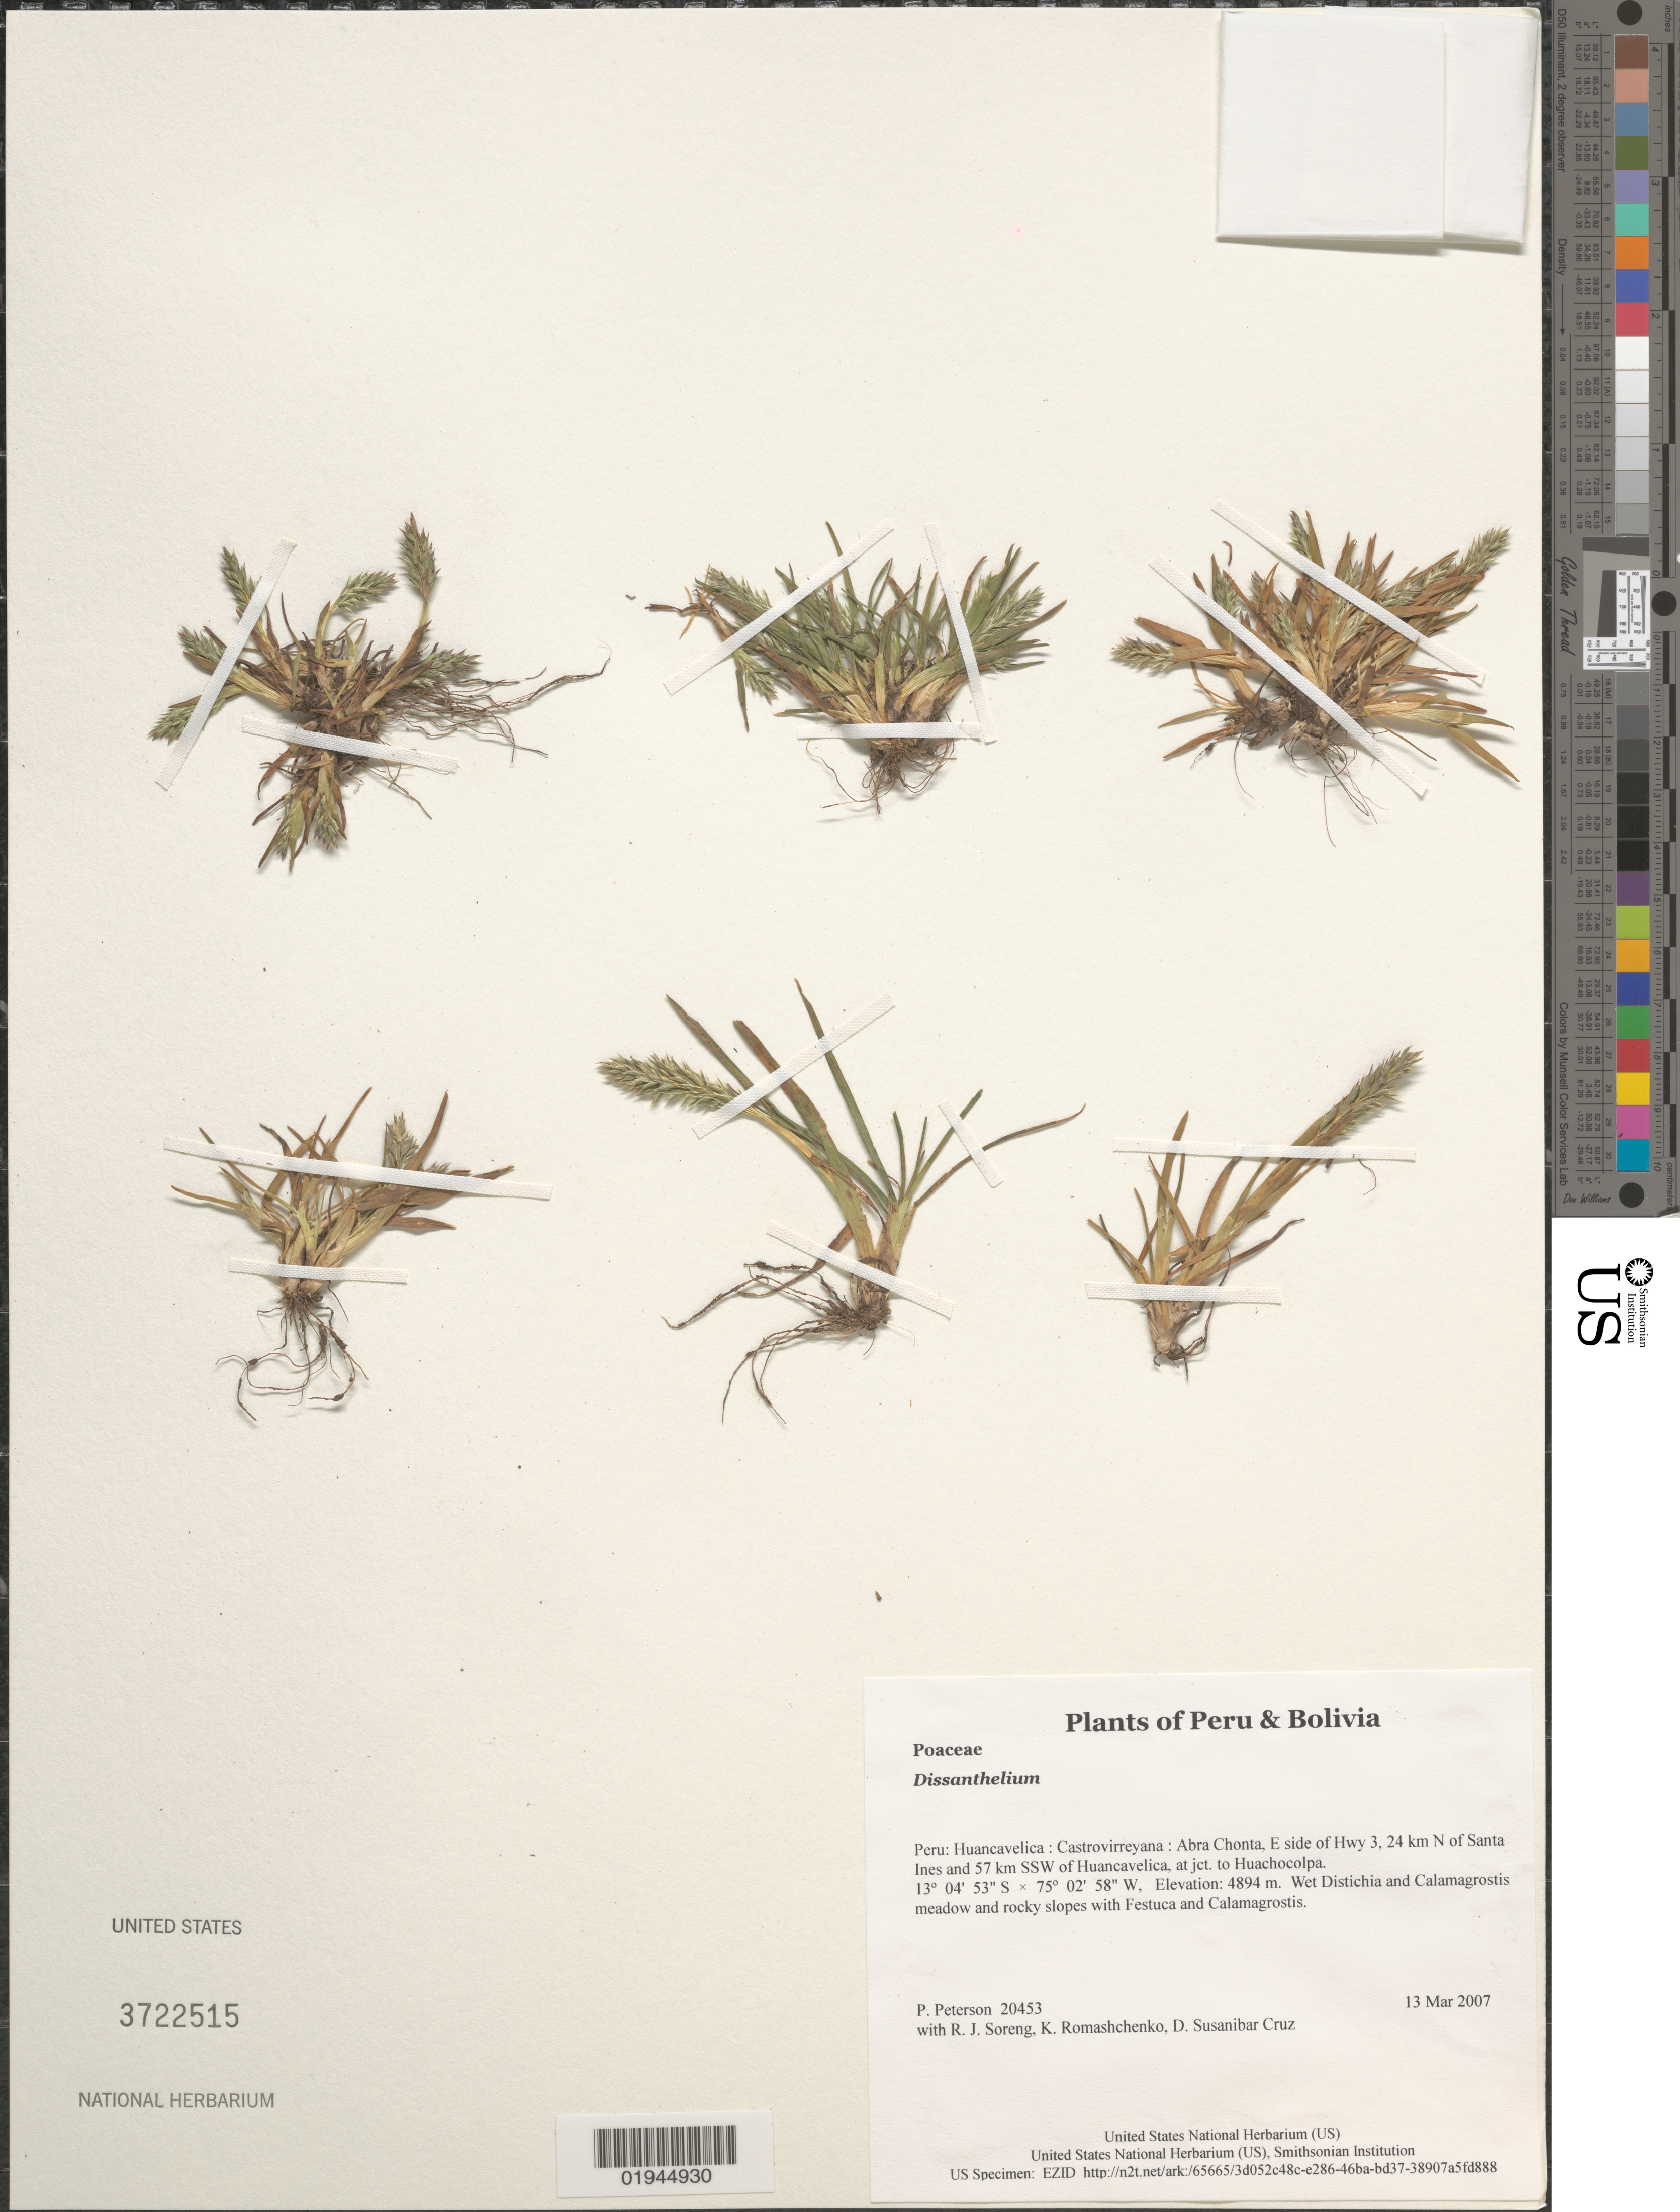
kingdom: Plantae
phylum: Tracheophyta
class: Liliopsida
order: Poales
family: Poaceae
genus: Dissanthelium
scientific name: Dissanthelium sp.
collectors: P. M. Peterson, R. J. Soreng, K. Romashchenko & D. Susanibar Cruz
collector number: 20453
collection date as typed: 13 Mar 2007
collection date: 2007-03-13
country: Peru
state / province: Huancavelica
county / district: Castrovirreyna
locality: Abra Chonta, E side of Hwy 3, 24 km N of Santa Ines and 57 km SSW of Huancavelica, at jct. to Huachocolpa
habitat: Wet Distichia and Calamagrostis meadow and rocky slopes with Festuca and Calamagrostis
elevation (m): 4894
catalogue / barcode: US 3722515